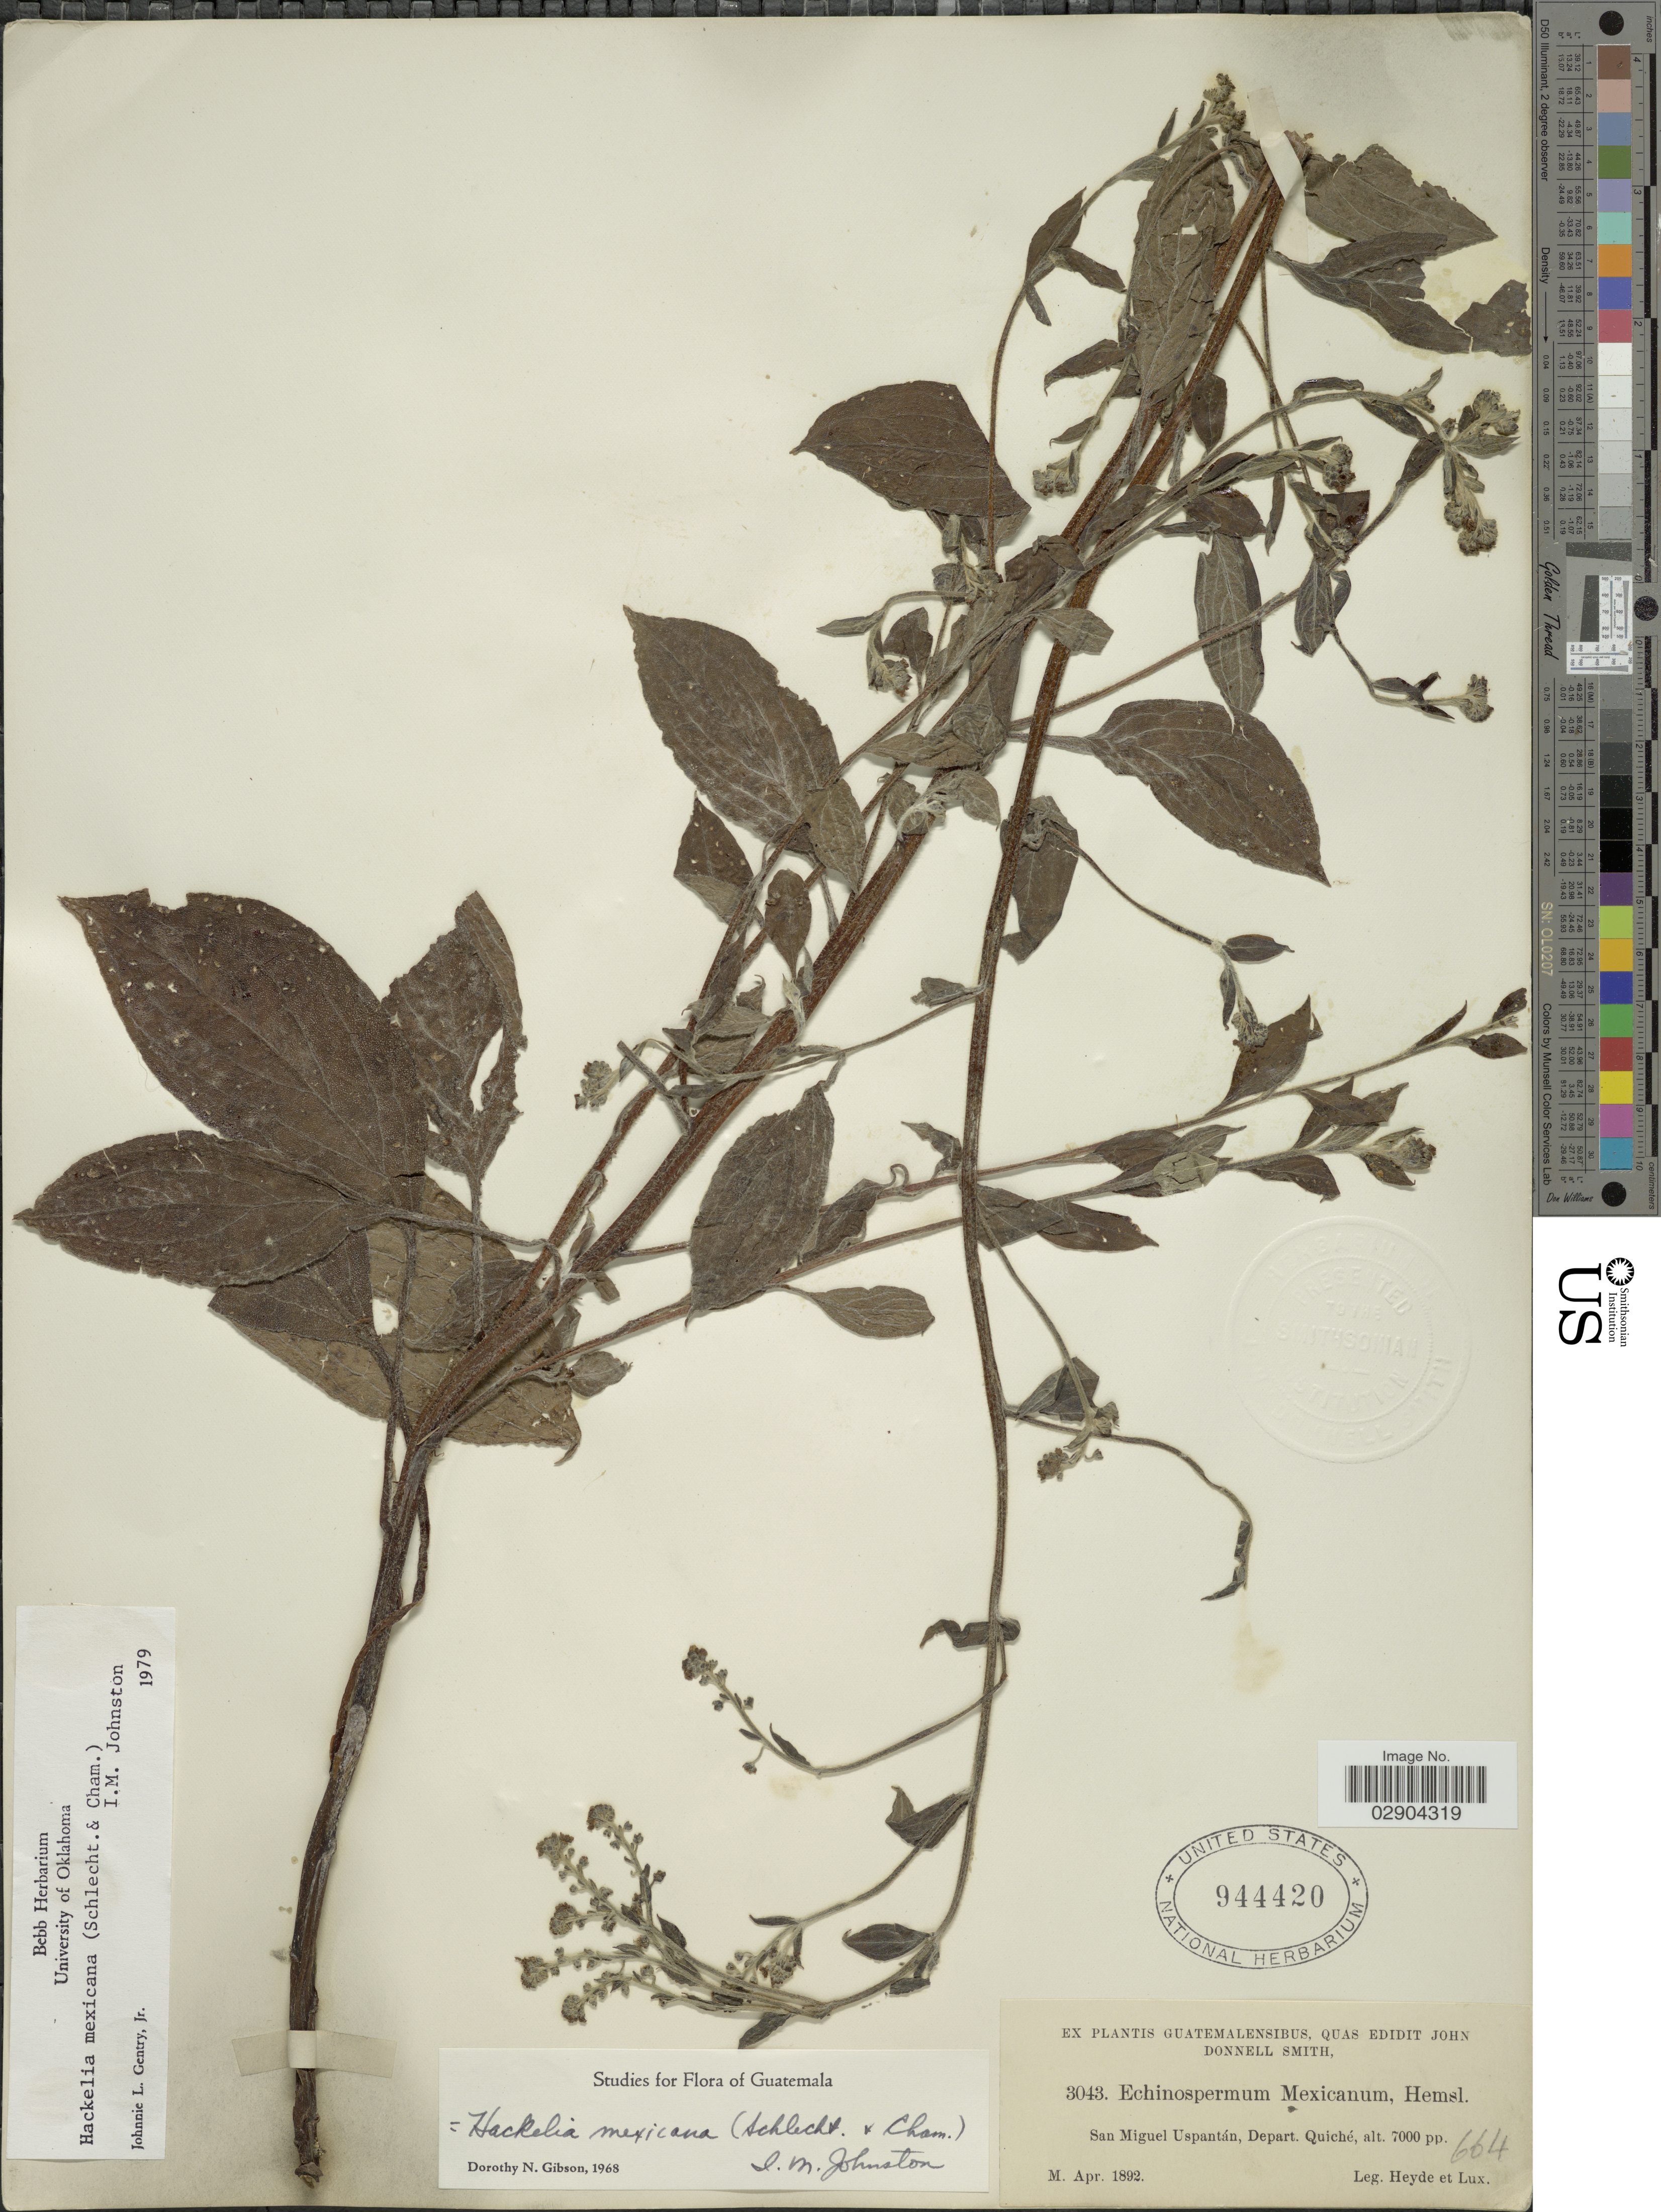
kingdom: Plantae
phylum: Tracheophyta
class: Magnoliopsida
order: Boraginales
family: Boraginaceae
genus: Hackelia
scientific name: Hackelia mexicana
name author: (Schltdl. & Cham.) I.M. Johnst.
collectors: Heyde & Lux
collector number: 3043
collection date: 1892-04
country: Guatemala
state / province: El Quiché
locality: San Miguel Uspantán, Depart. Quiché.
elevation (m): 2134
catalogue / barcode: US 944420